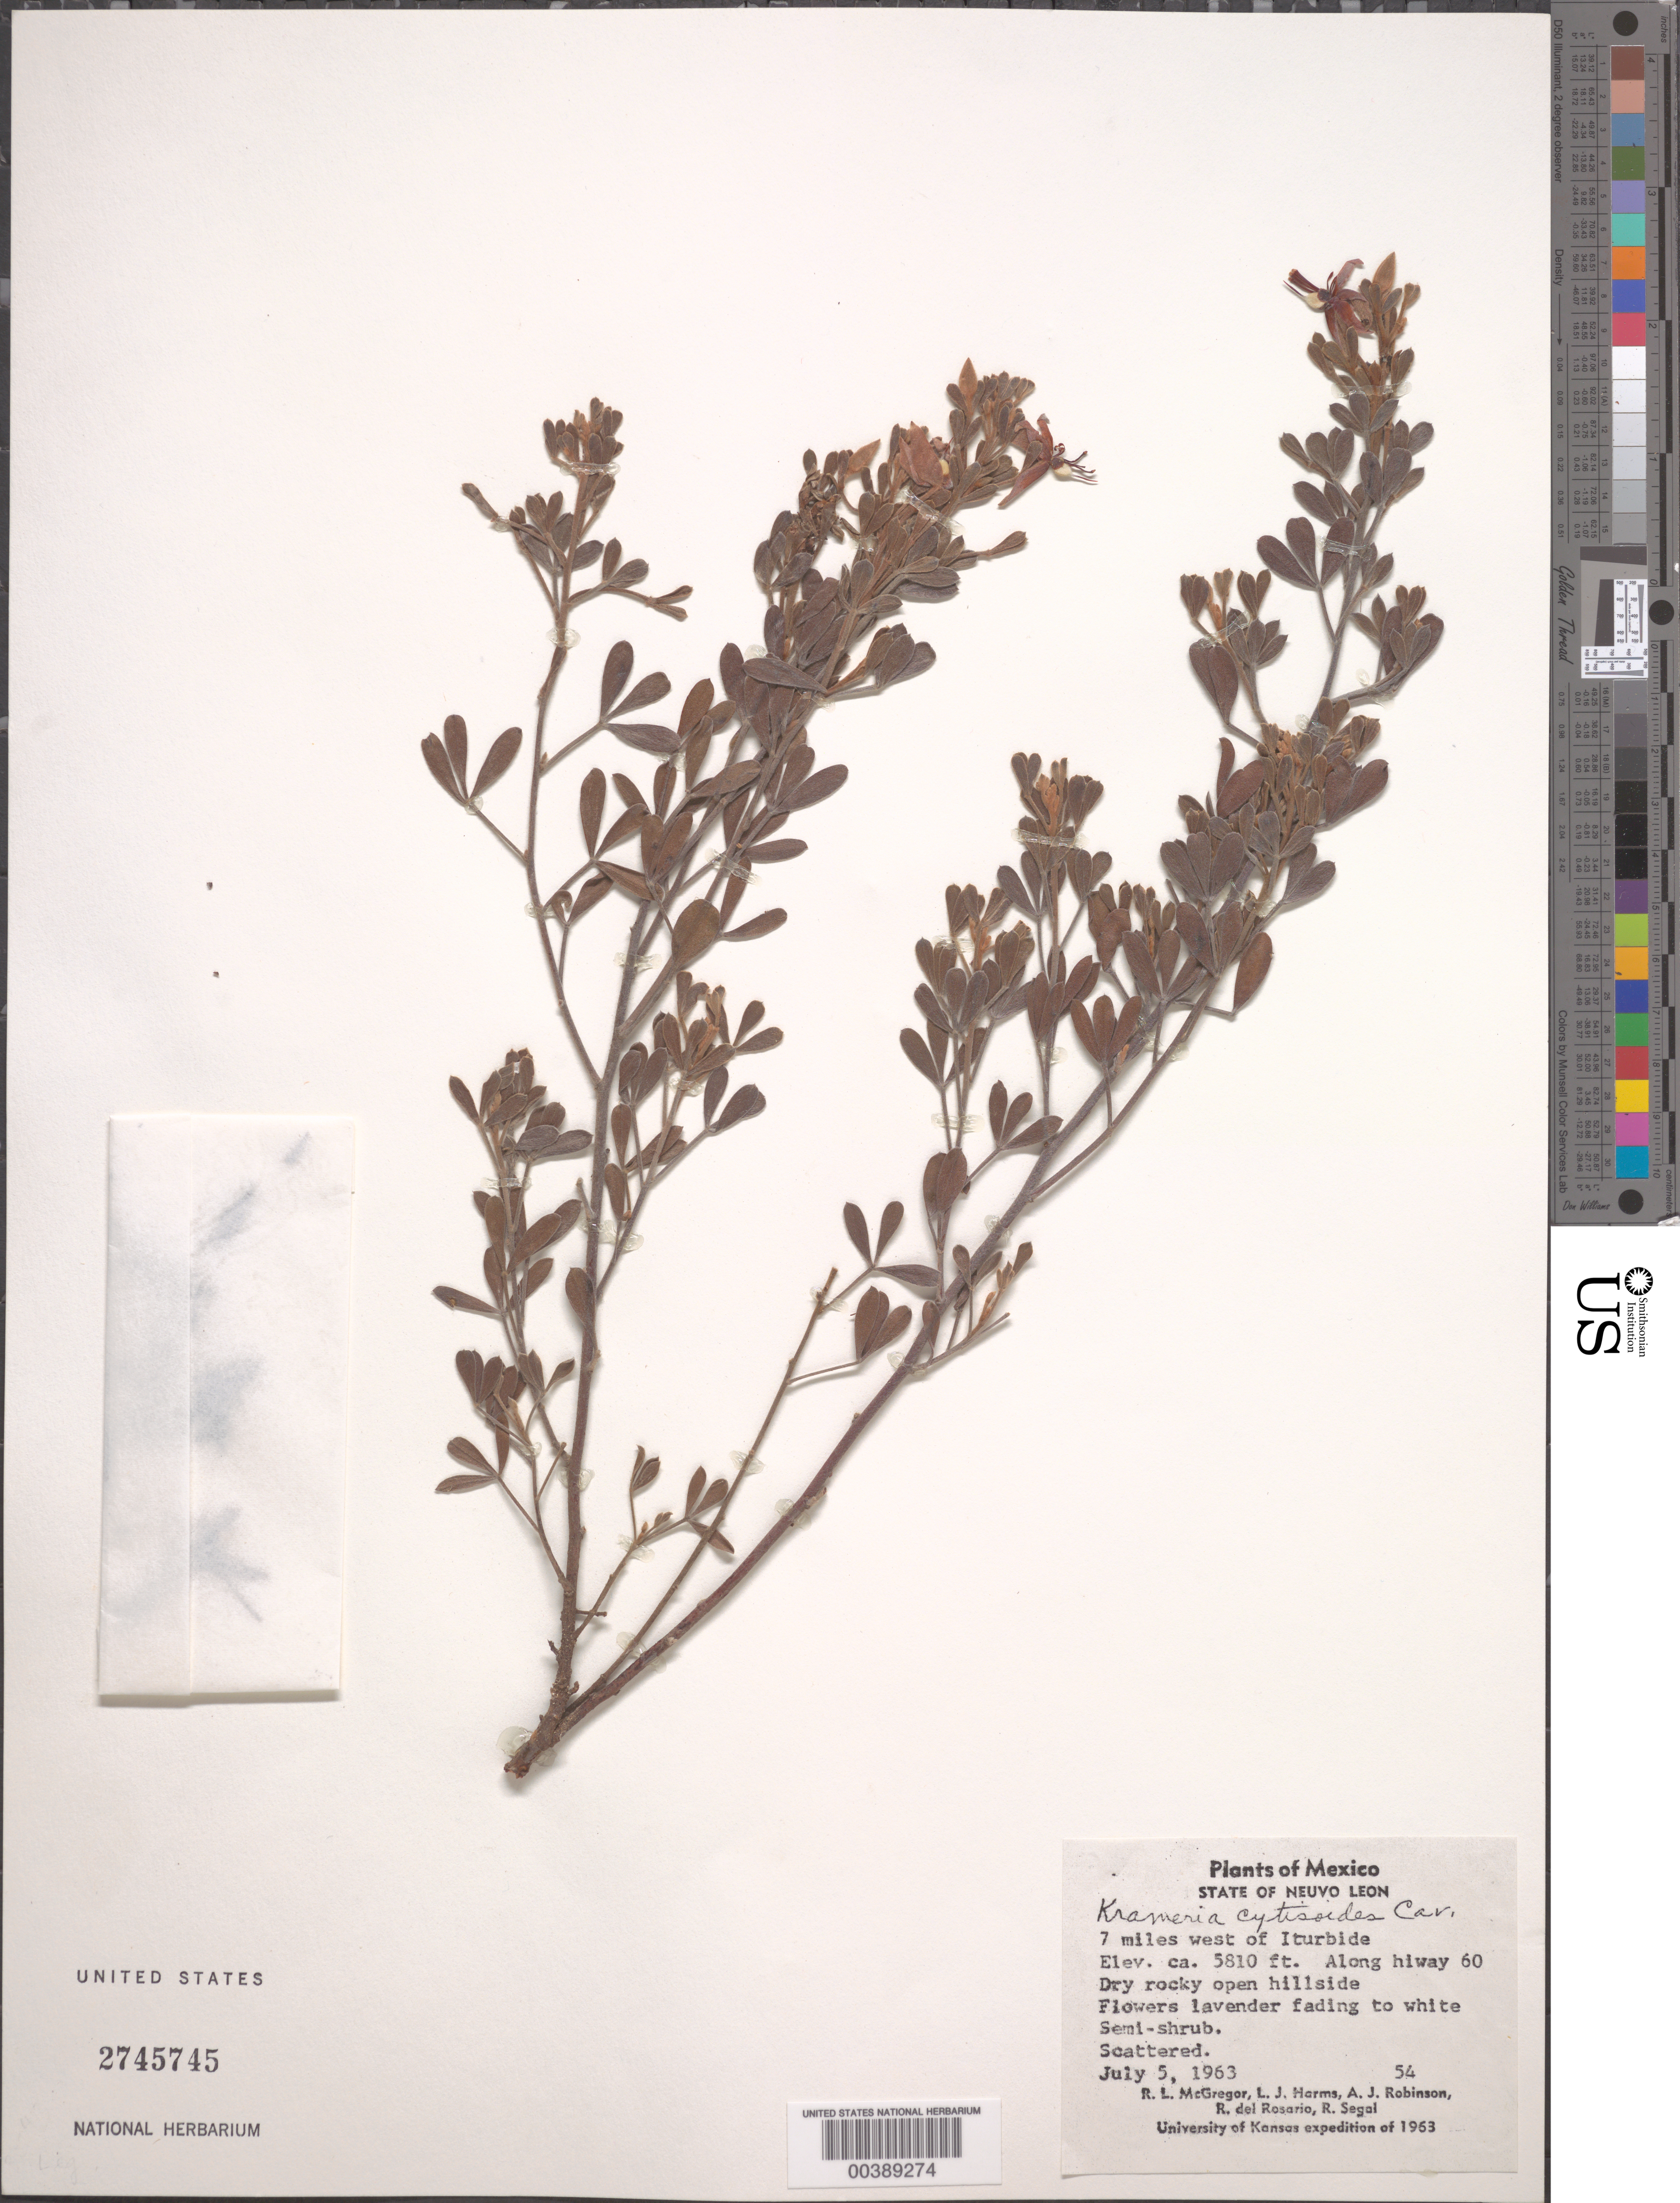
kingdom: Plantae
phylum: Tracheophyta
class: Magnoliopsida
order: Zygophyllales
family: Krameriaceae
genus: Krameria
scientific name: Krameria cytisoides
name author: Cav.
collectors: R. L. McGregor, L. Harms, A. J. Robinson, R. del Rosario & R. Segal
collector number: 54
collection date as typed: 05 Jul 1963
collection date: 1963-07-05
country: Mexico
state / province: Nuevo León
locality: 7 mi W of Iturbide, along hwy 60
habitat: Dry rocky open hillside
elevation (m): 1771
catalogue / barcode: US 2745745